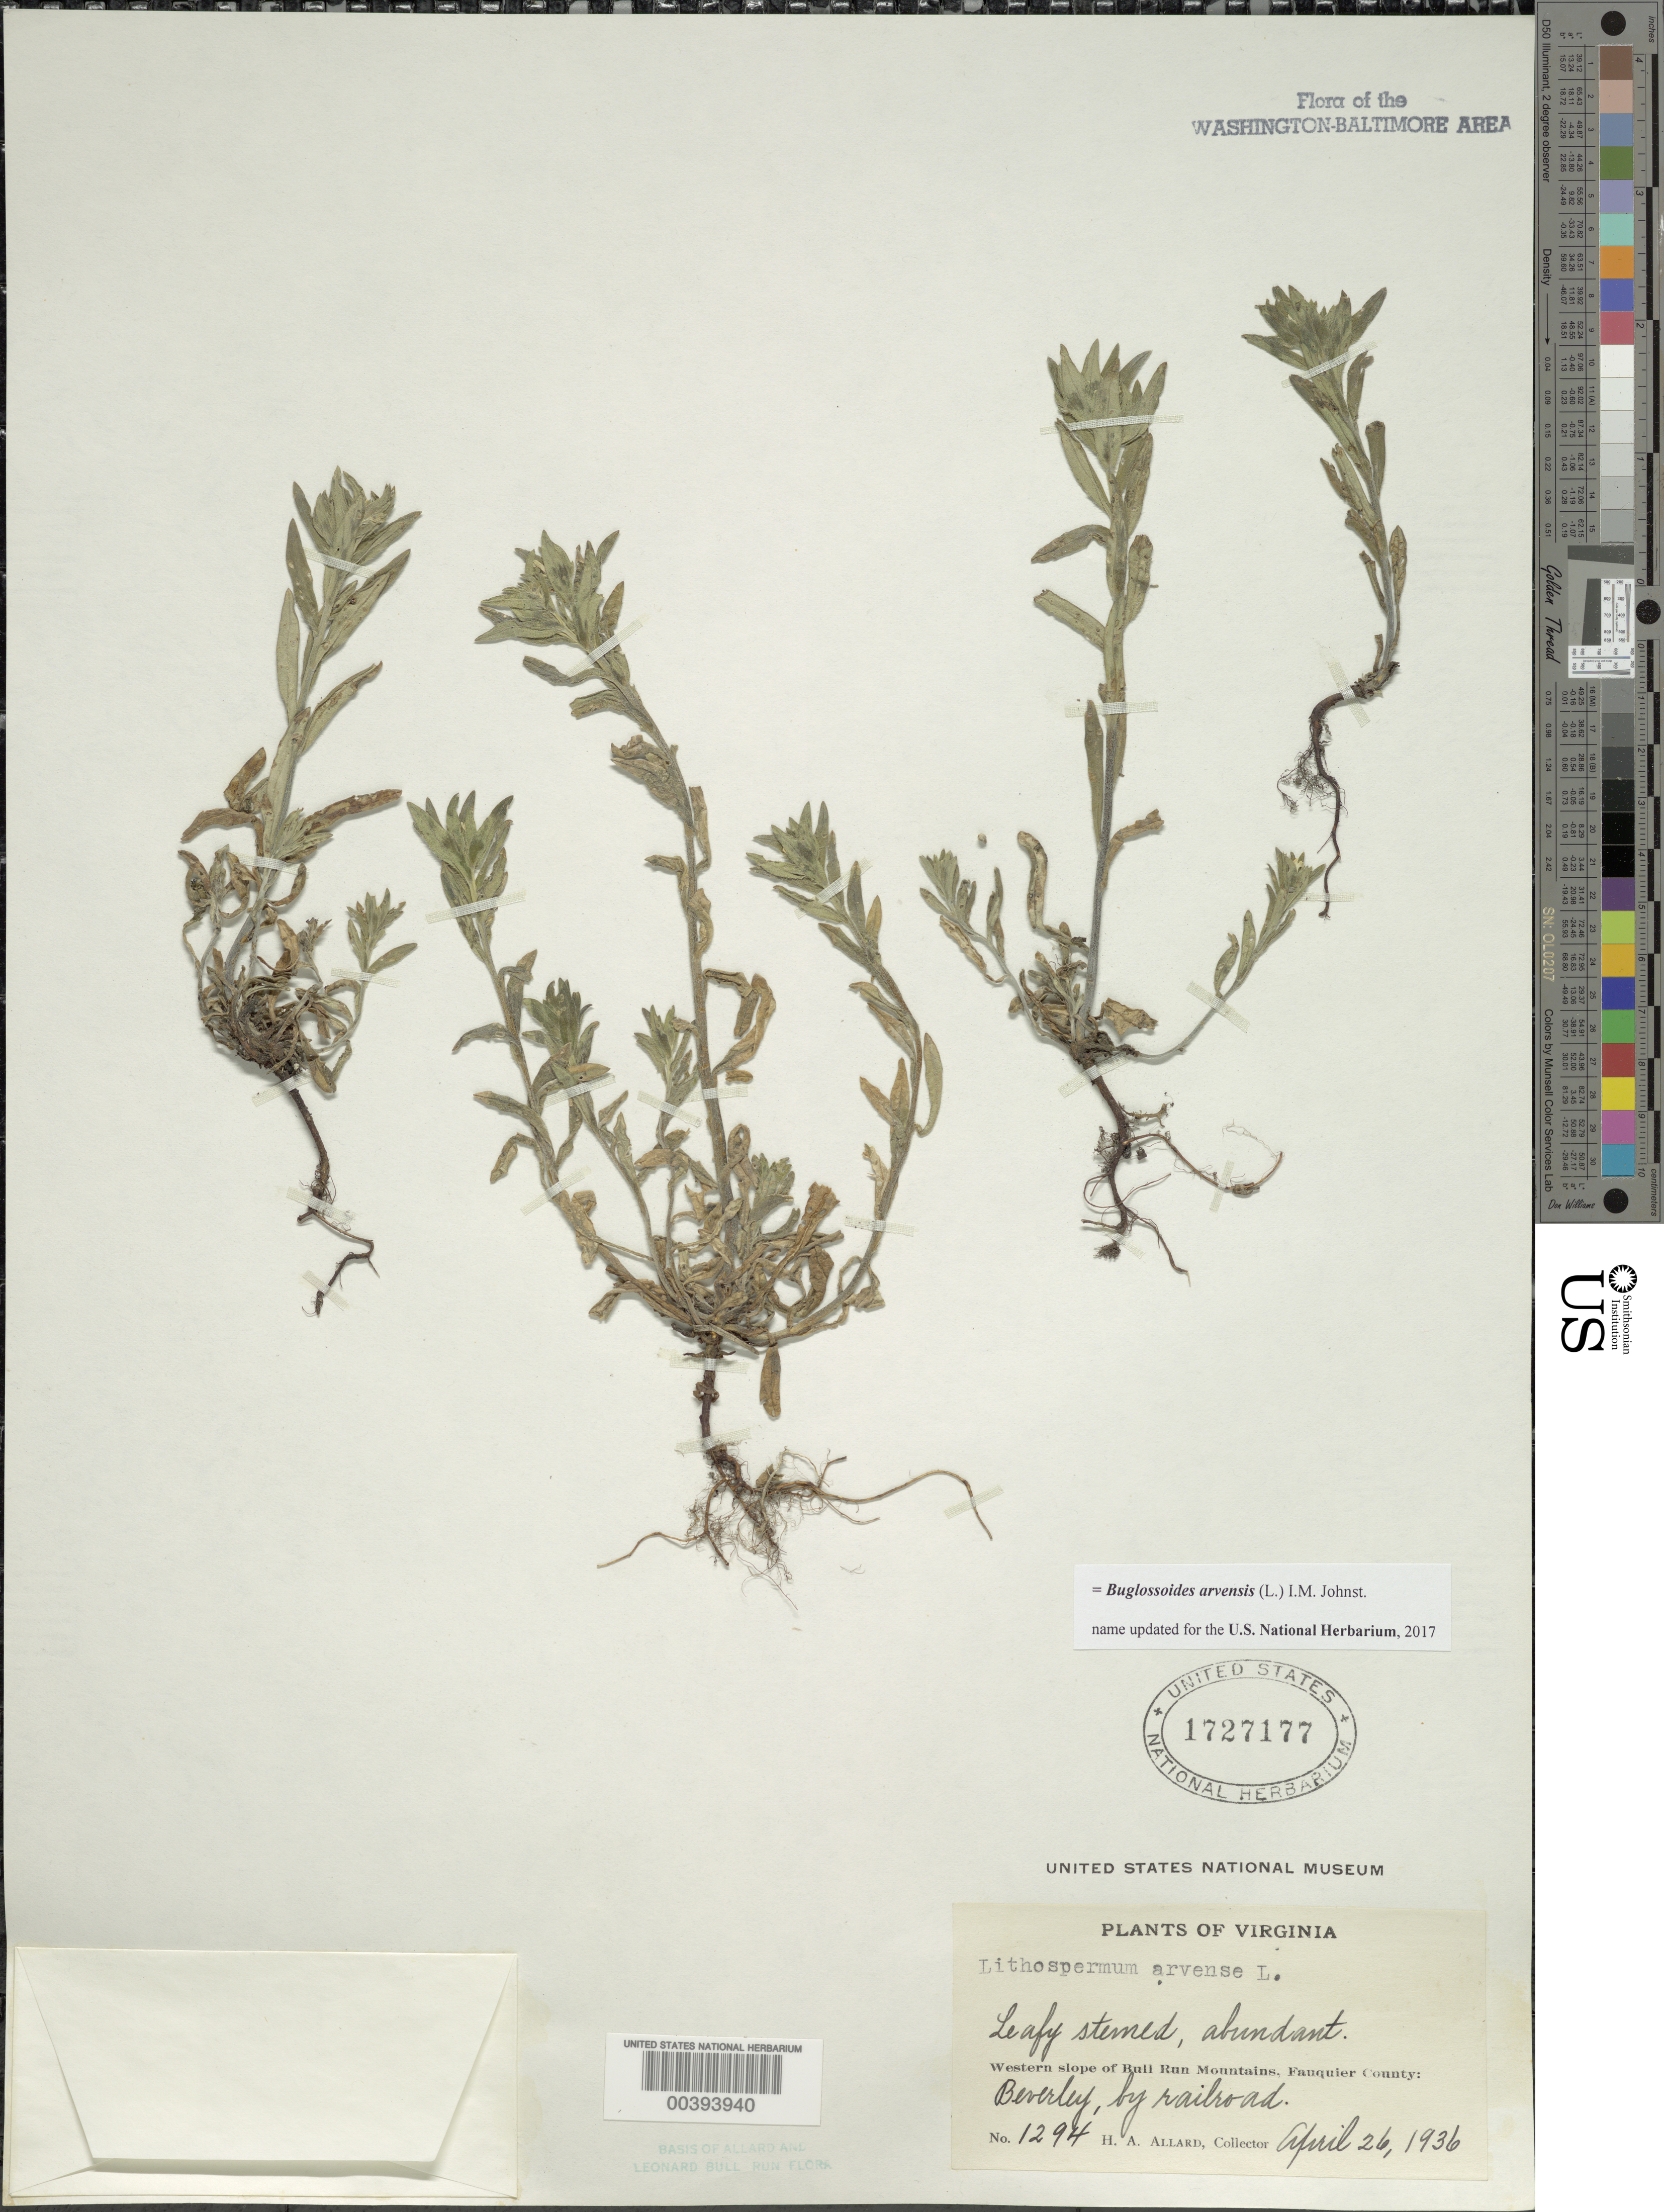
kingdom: Plantae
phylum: Tracheophyta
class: Magnoliopsida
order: Boraginales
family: Boraginaceae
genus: Buglossoides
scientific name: Buglossoides arvensis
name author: (L.) I.M. Johnst.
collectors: H. A. Allard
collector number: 1294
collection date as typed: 26 Apr 1936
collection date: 1936-04-26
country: United States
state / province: Virginia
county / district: Fauquier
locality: Beverley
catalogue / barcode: US 1727177